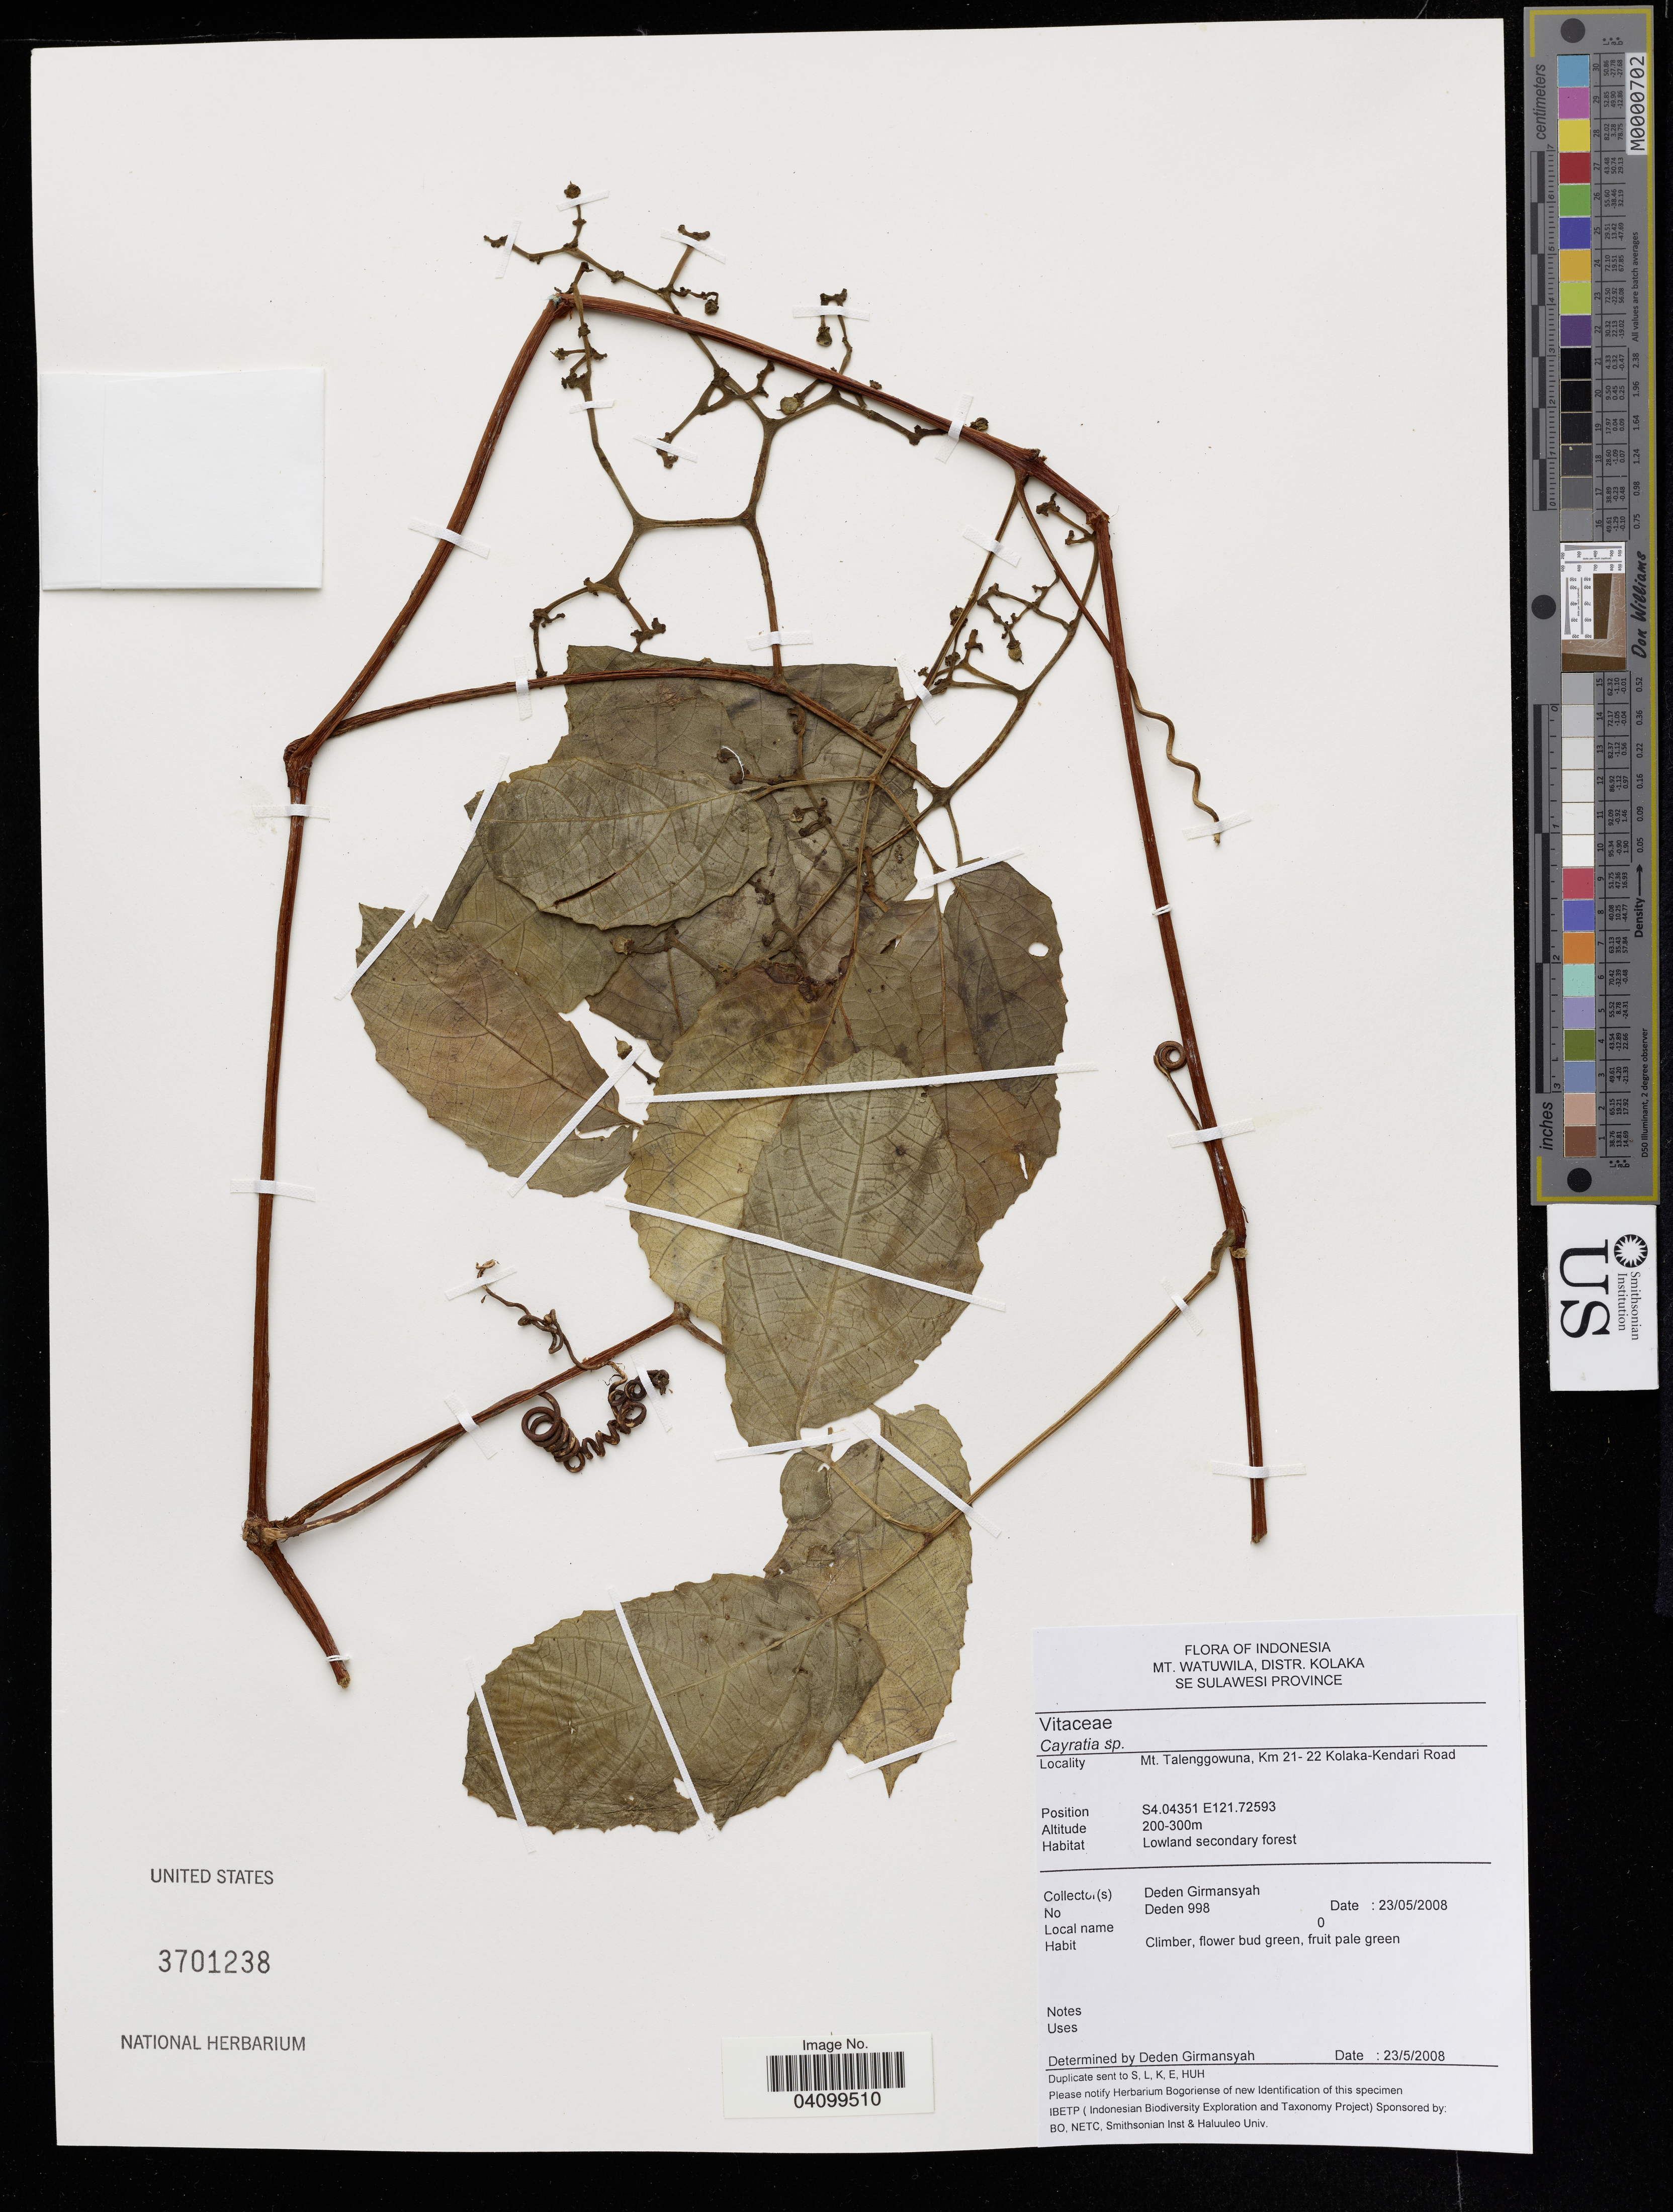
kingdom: Plantae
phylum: Tracheophyta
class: Magnoliopsida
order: Vitales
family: Vitaceae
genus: Cayratia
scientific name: Cayratia sp.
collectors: G. Deden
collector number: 998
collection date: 2008-05-23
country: Indonesia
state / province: Sulawesi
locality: Mt. Watuwila, Distr. Kolaka, SE Sulawesi, Mt. Talenggowuna, Km 21 - 22 Kolaka-Kendari Road.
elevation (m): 200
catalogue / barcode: US 3701238